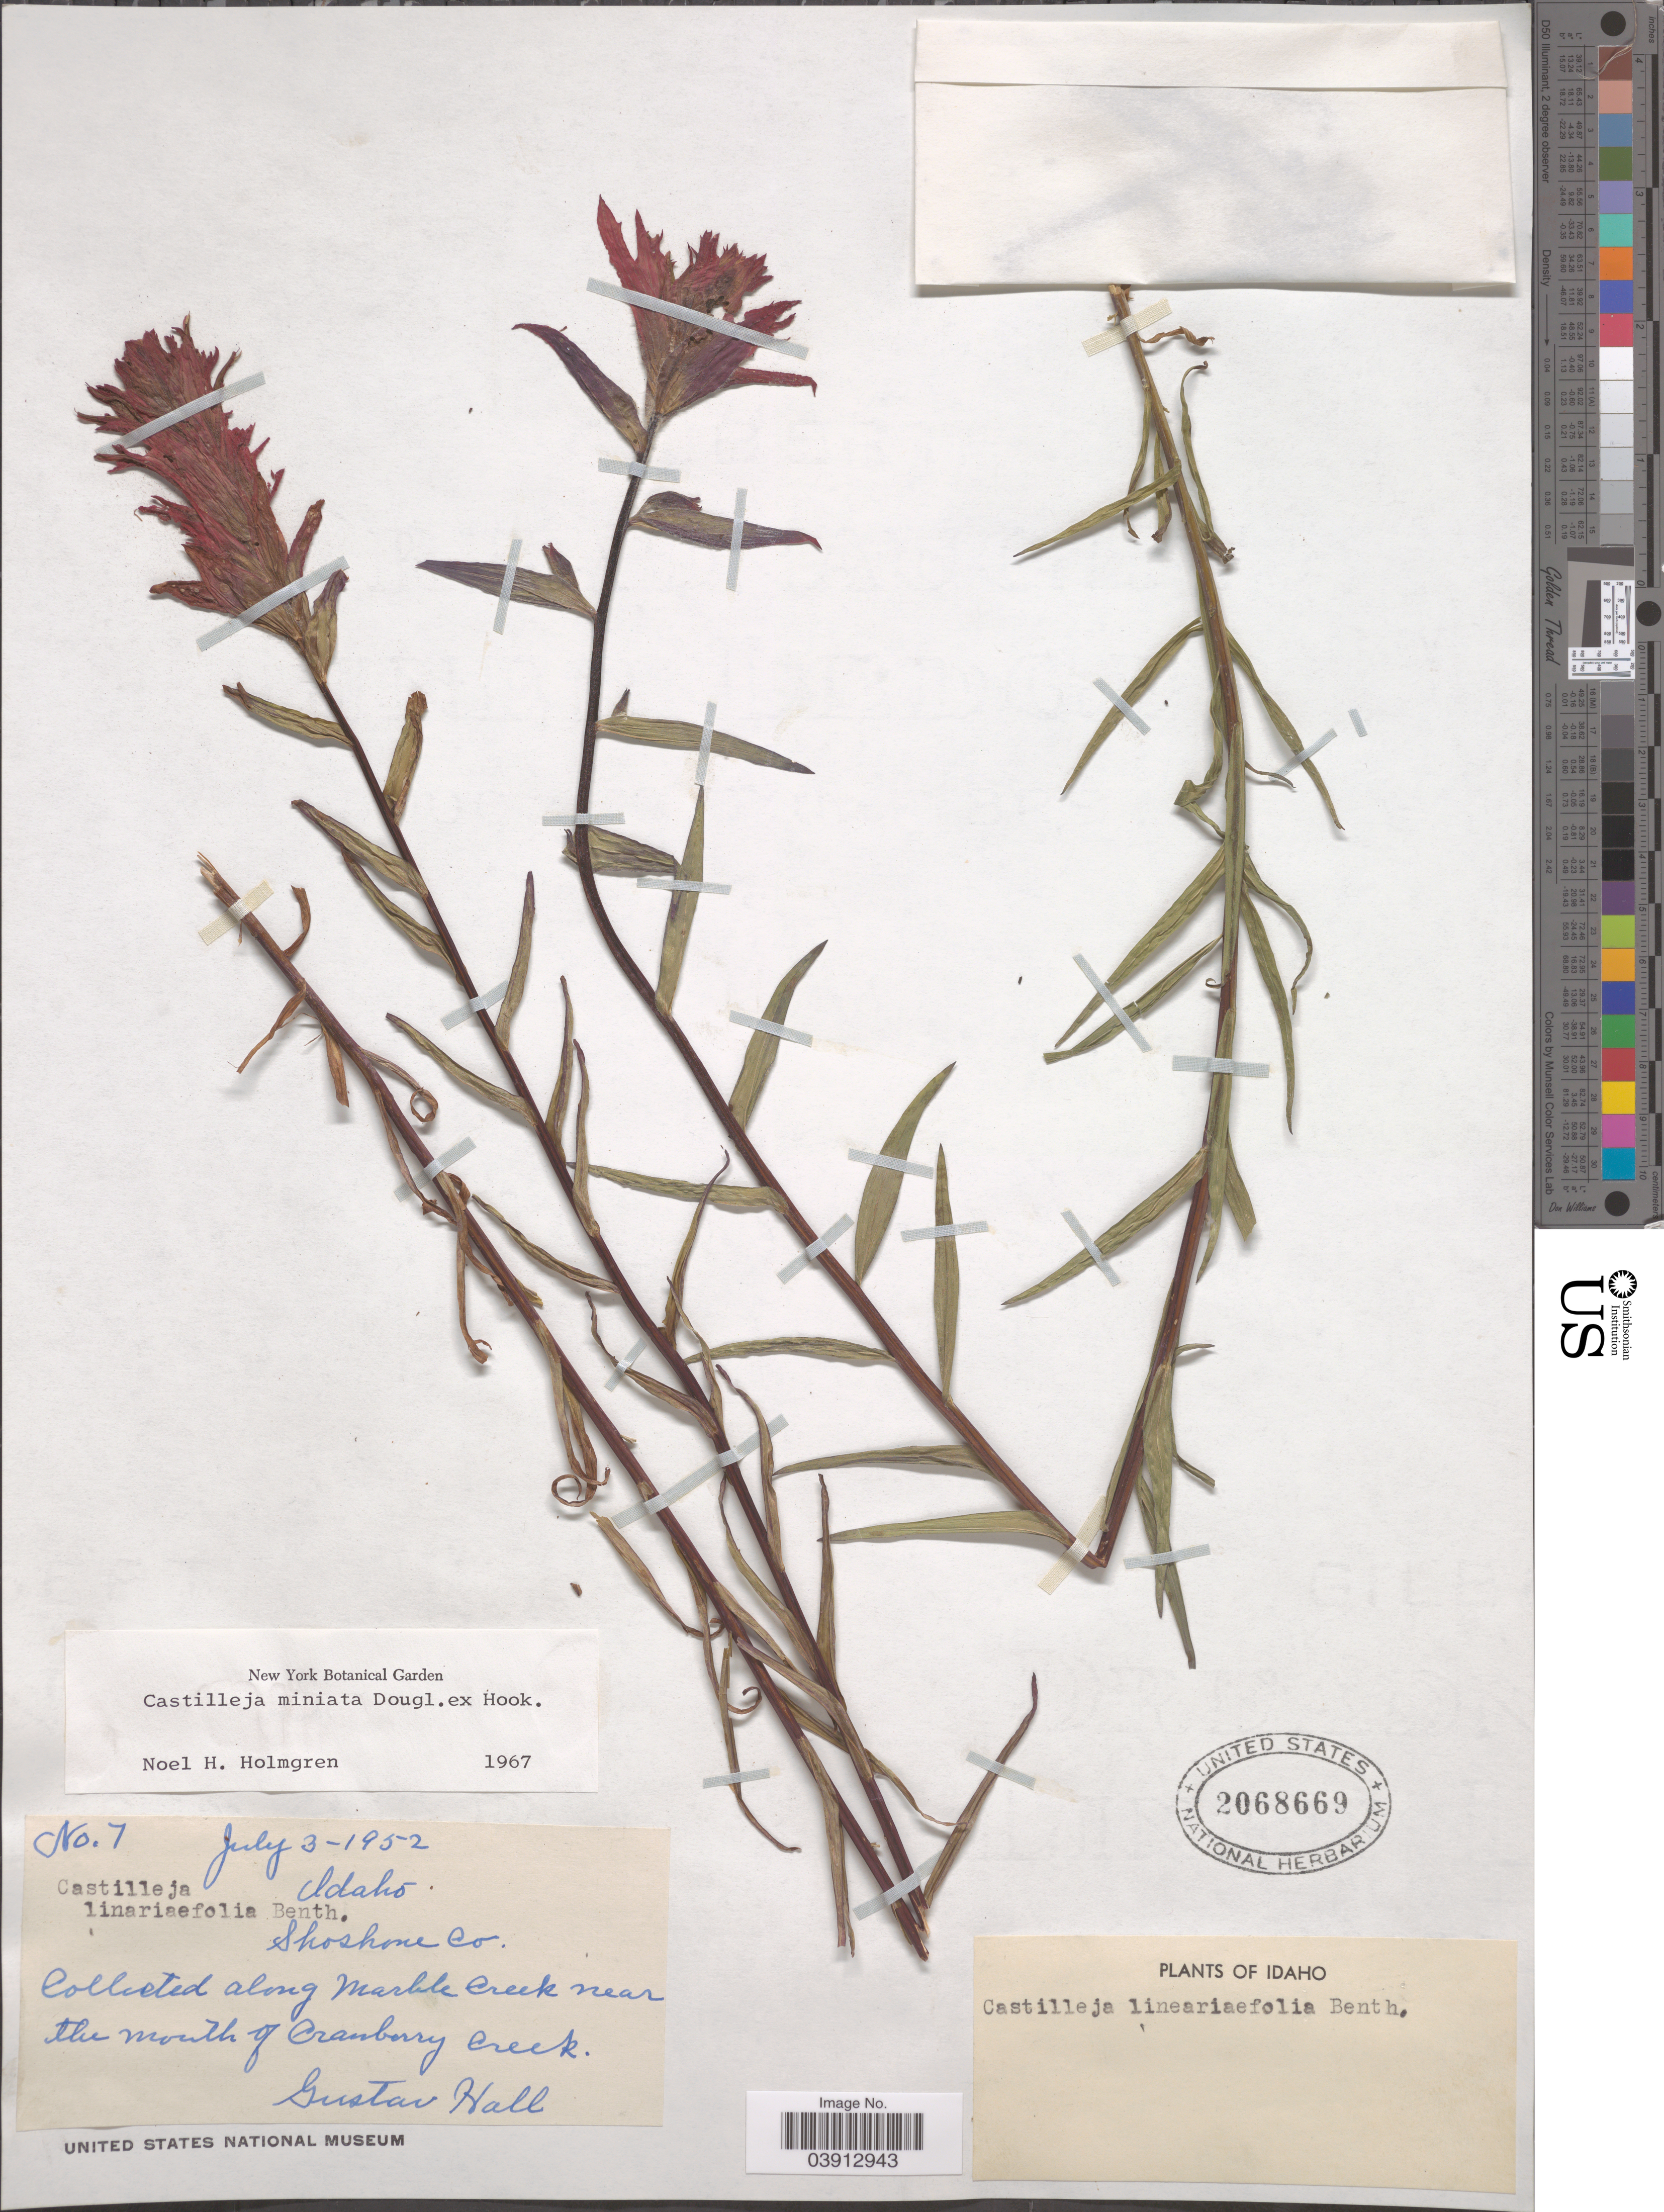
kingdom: Plantae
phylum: Tracheophyta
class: Magnoliopsida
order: Lamiales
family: Orobanchaceae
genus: Castilleja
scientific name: Castilleja miniata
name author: Douglas ex Hook.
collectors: G. Hall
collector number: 7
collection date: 1952-07-03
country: United States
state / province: Idaho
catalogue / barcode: US 2068669